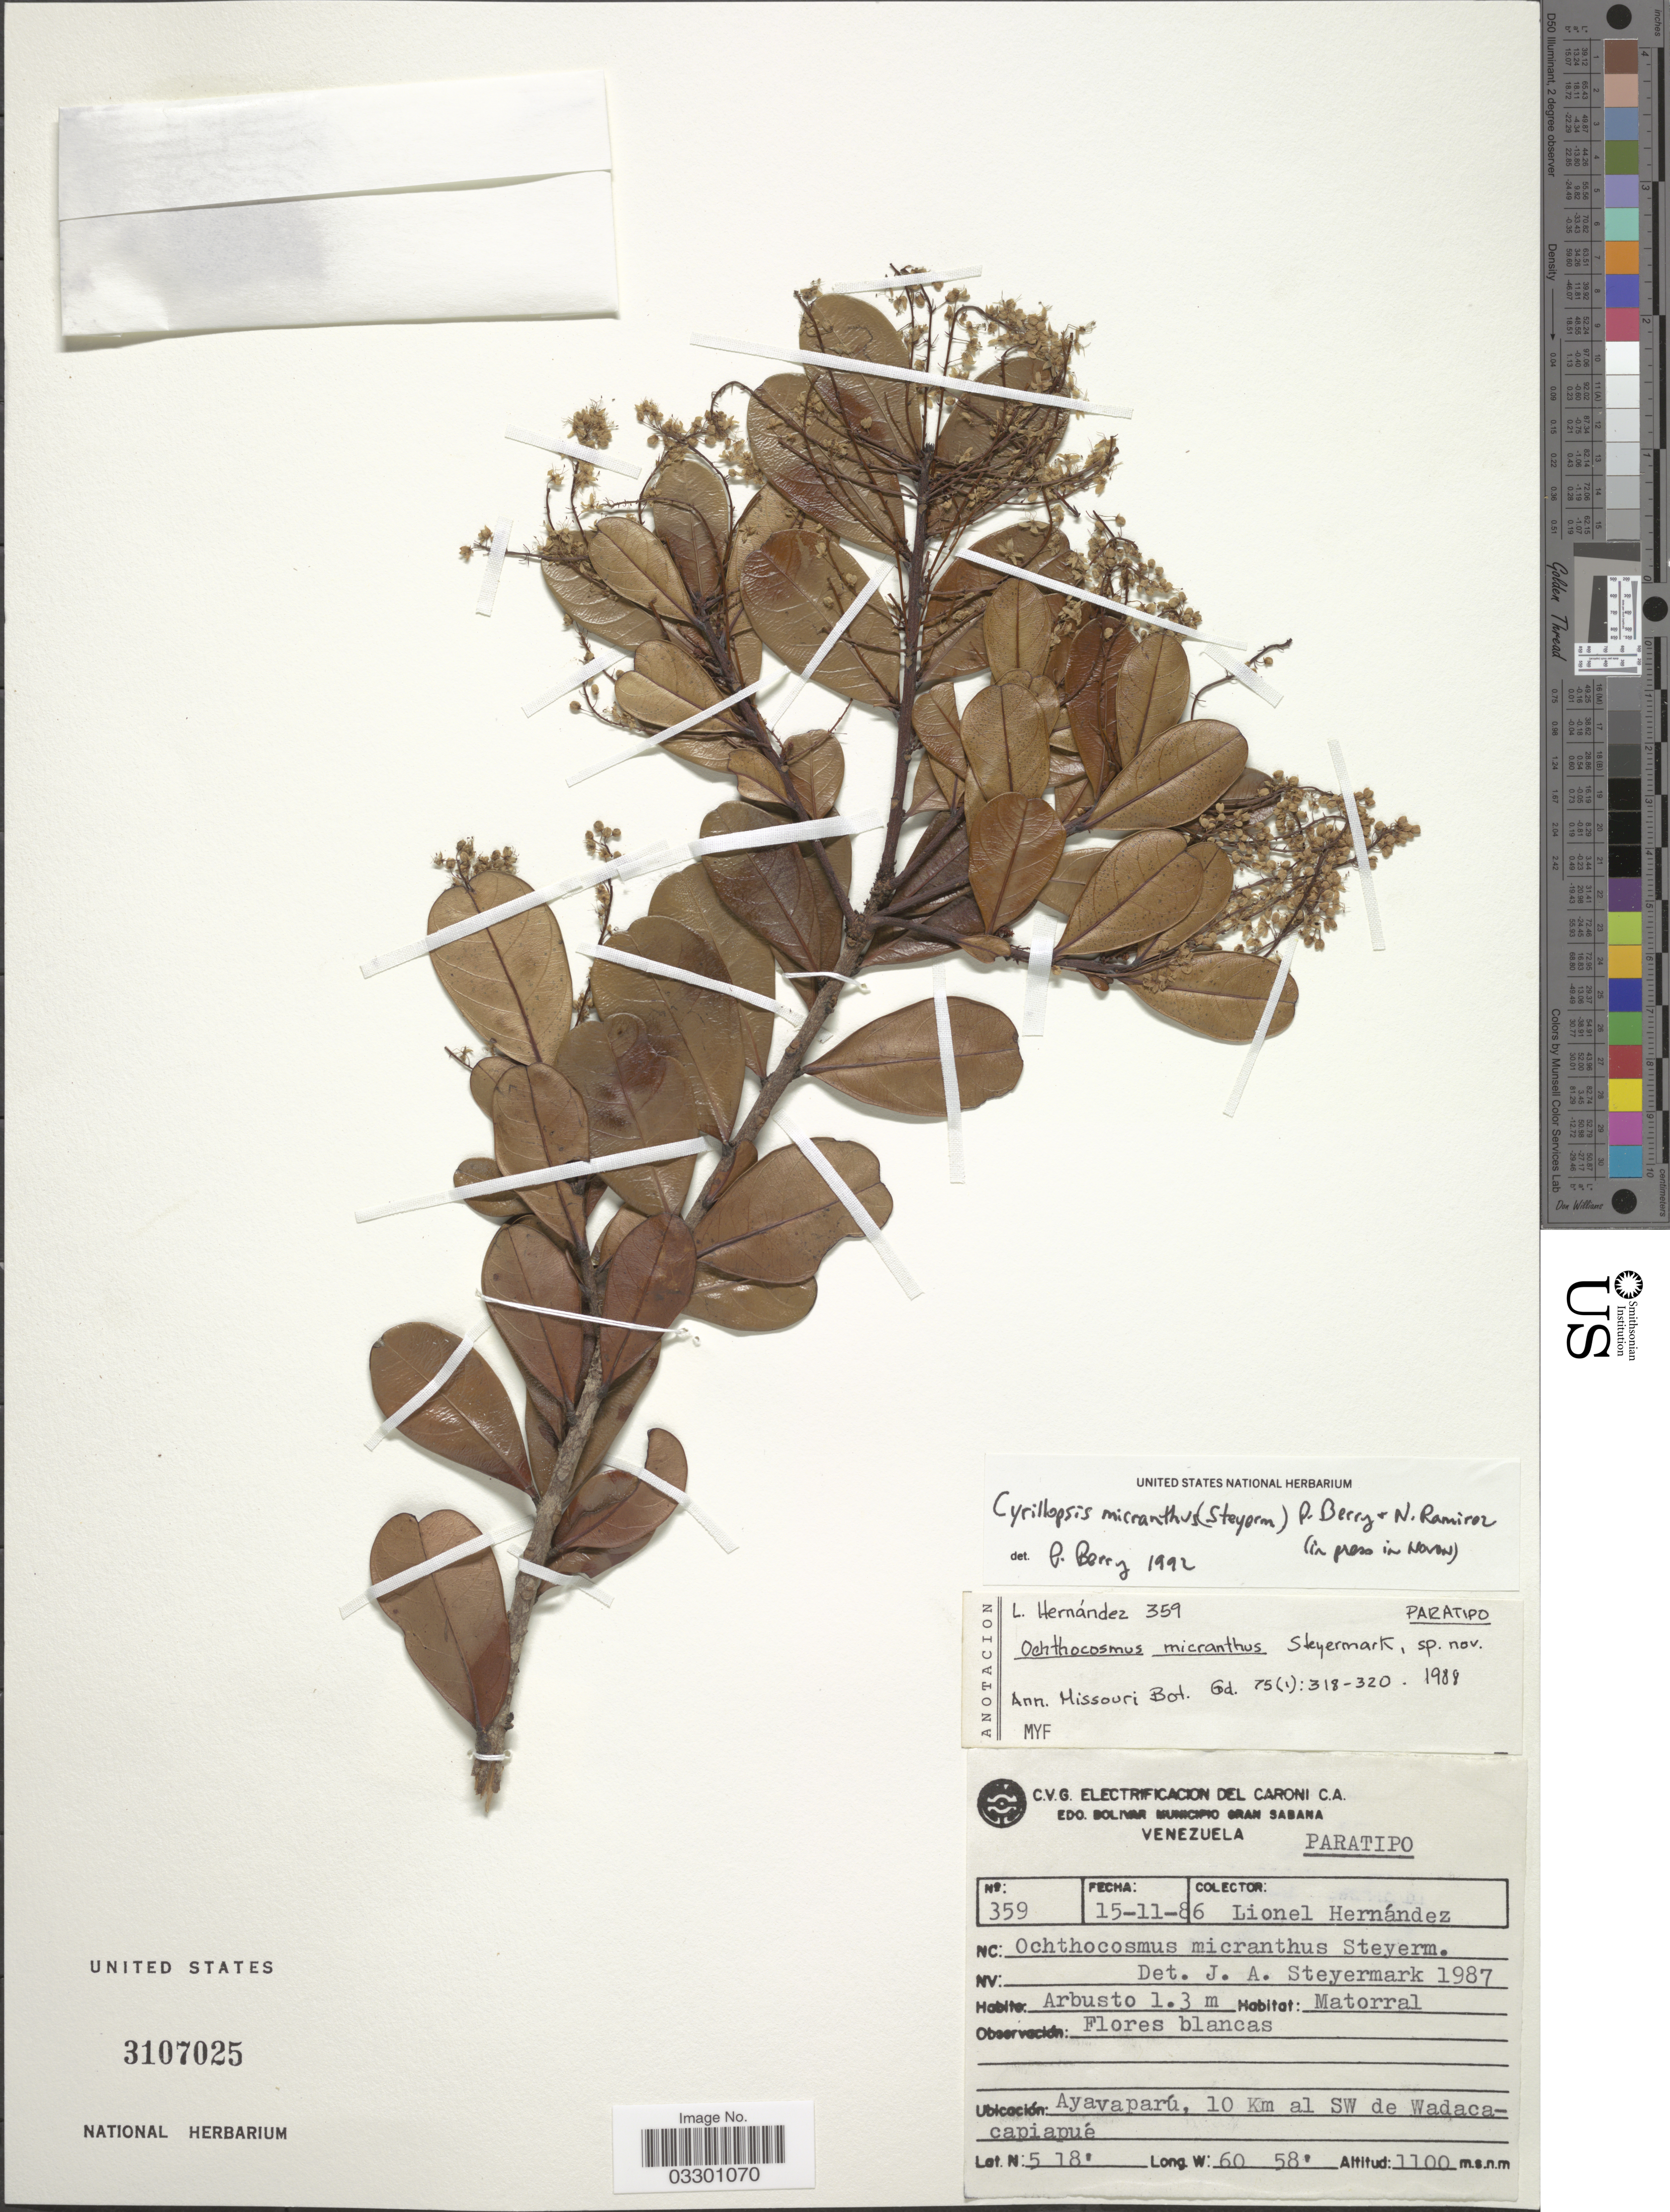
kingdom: Plantae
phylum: Tracheophyta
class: Magnoliopsida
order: Malpighiales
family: Ixonanthaceae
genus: Cyrillopsis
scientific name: Cyrillopsis micrantha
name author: (Steyerm.) P.E. Berry & N. Ramírez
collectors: L. Hernández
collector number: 359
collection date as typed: Transcribed d/m/y: 15/11/86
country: Venezuela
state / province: Bolivar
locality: Municipio Gran Sabana. Ayavaparú, 10 Km al SW de Wadacacapiapué.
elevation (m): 1100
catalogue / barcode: US 3107025